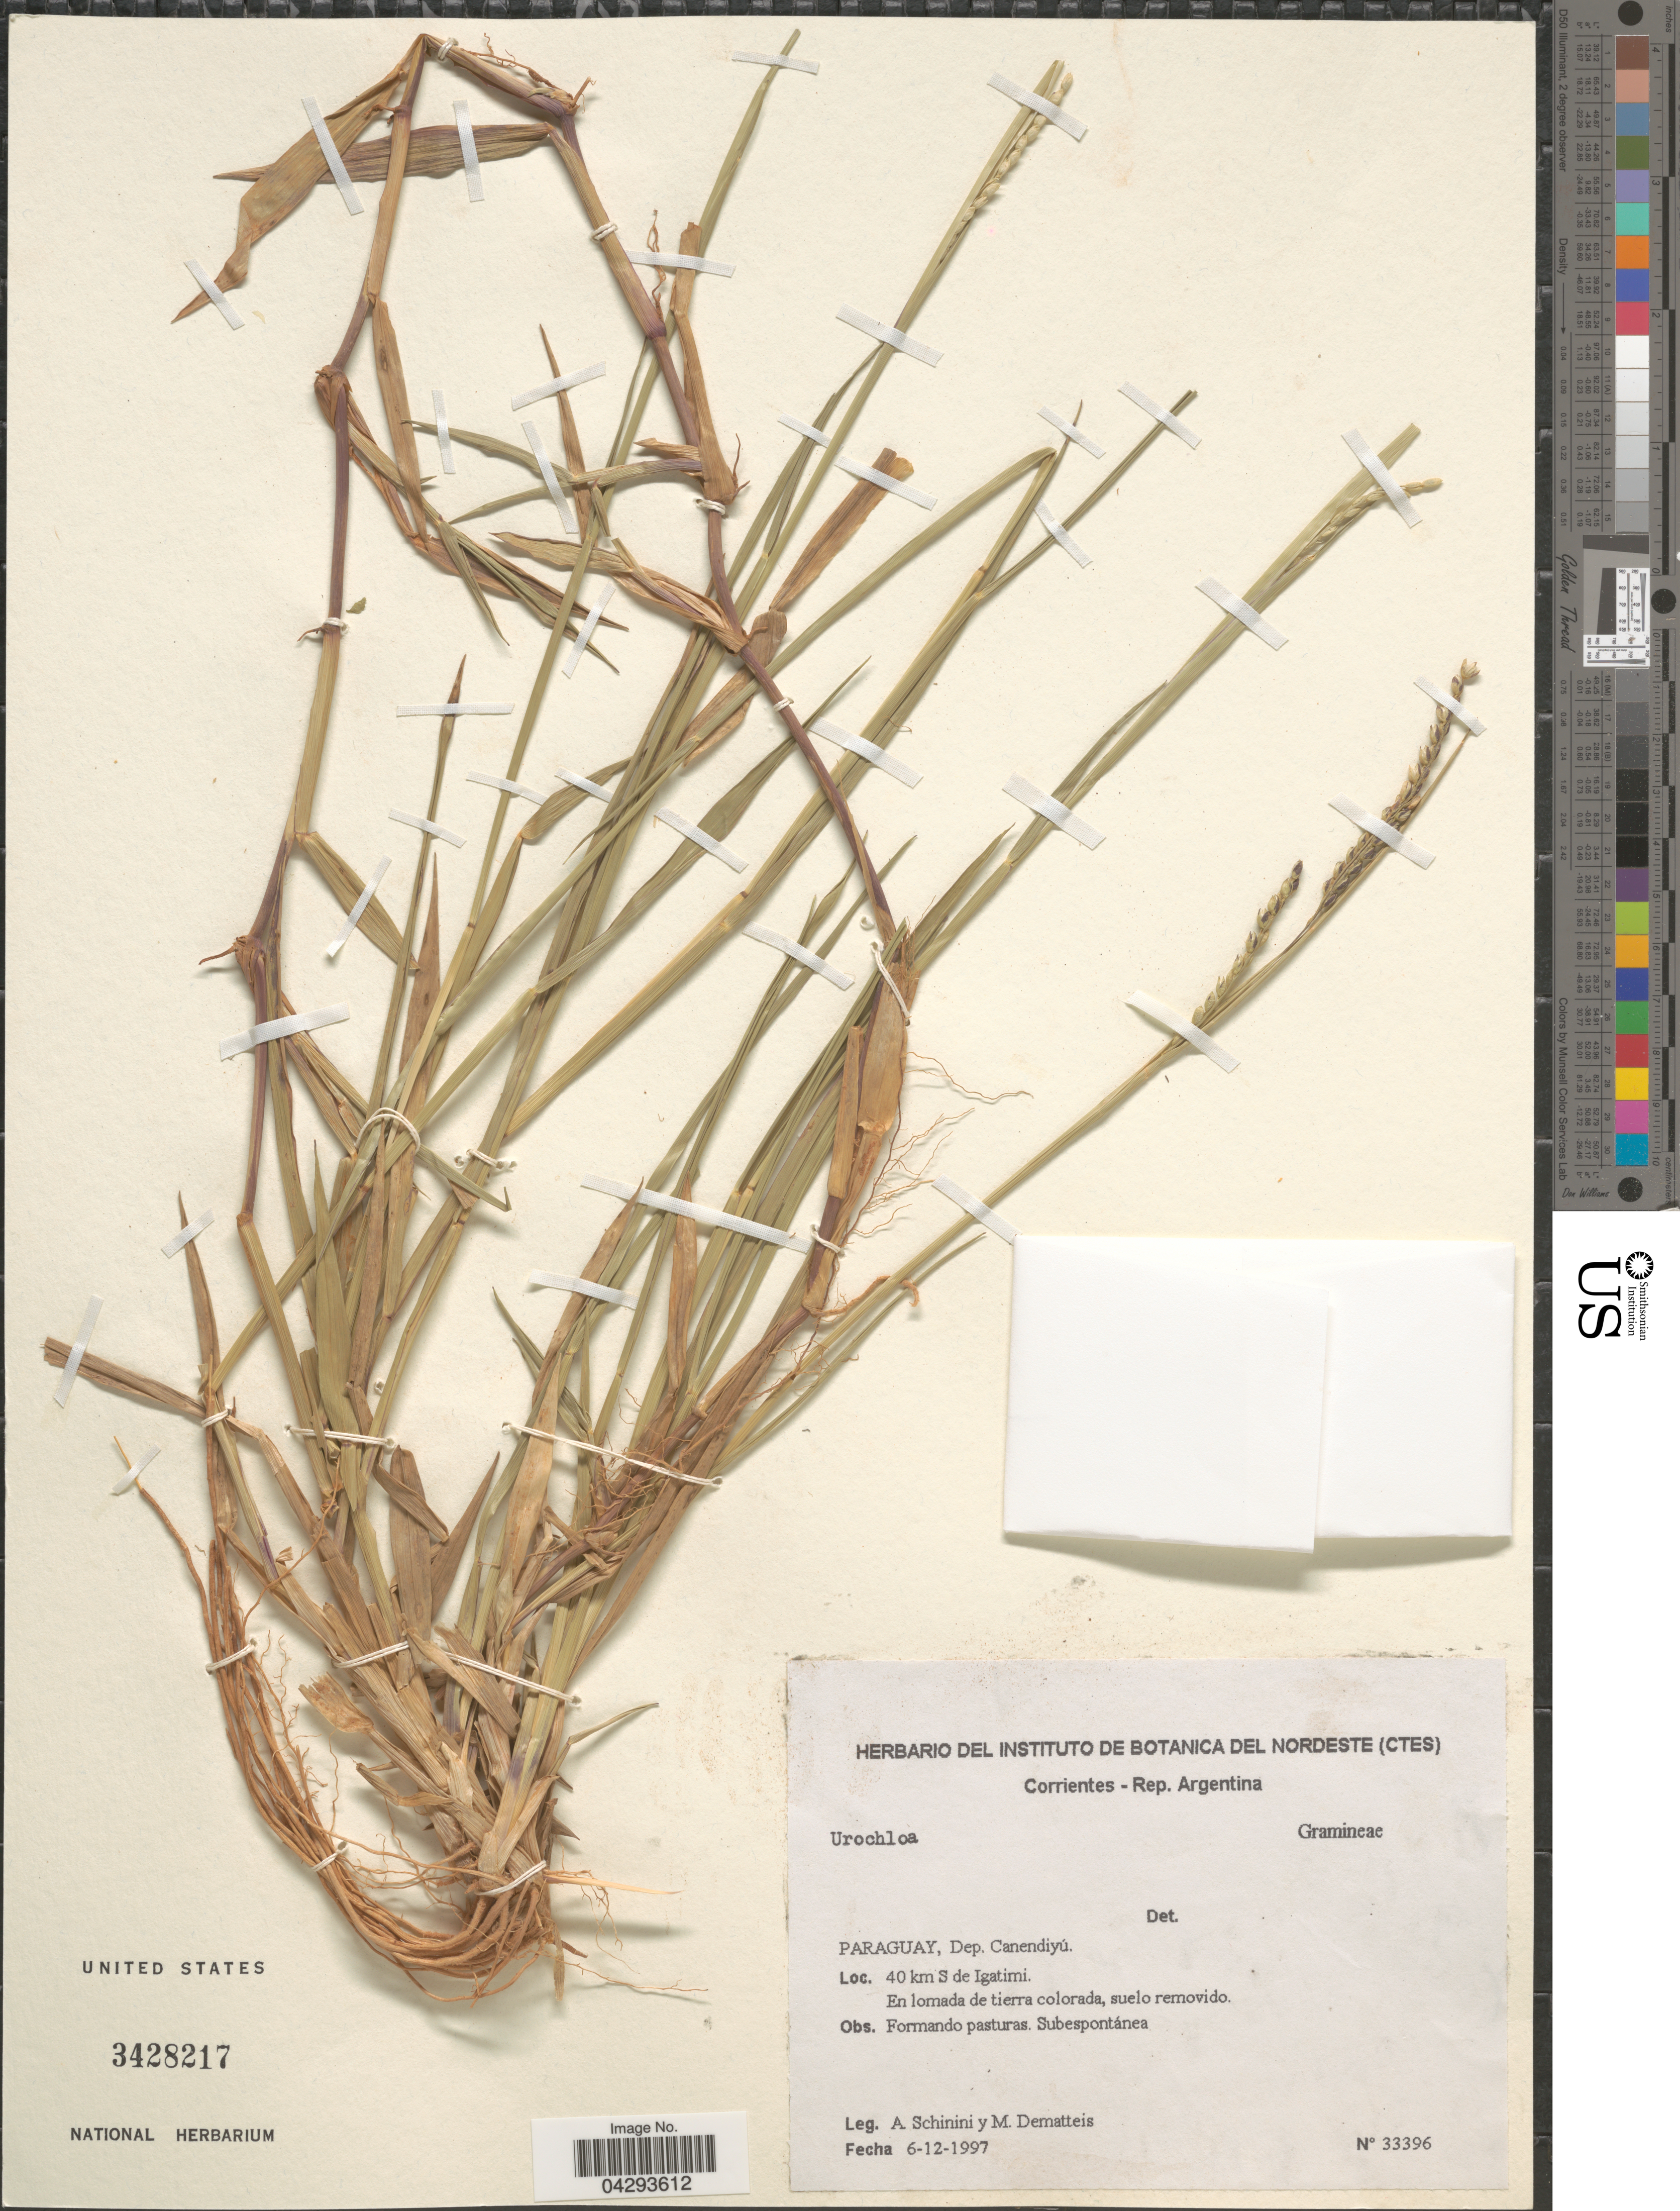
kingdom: Plantae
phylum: Tracheophyta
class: Liliopsida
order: Poales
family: Poaceae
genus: Urochloa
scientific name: Urochloa sp.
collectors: A. Schinini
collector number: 33396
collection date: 1997-12-06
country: Paraguay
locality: Dep. Canendiyú. 40 km S de Igatimi.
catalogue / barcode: US 3428217